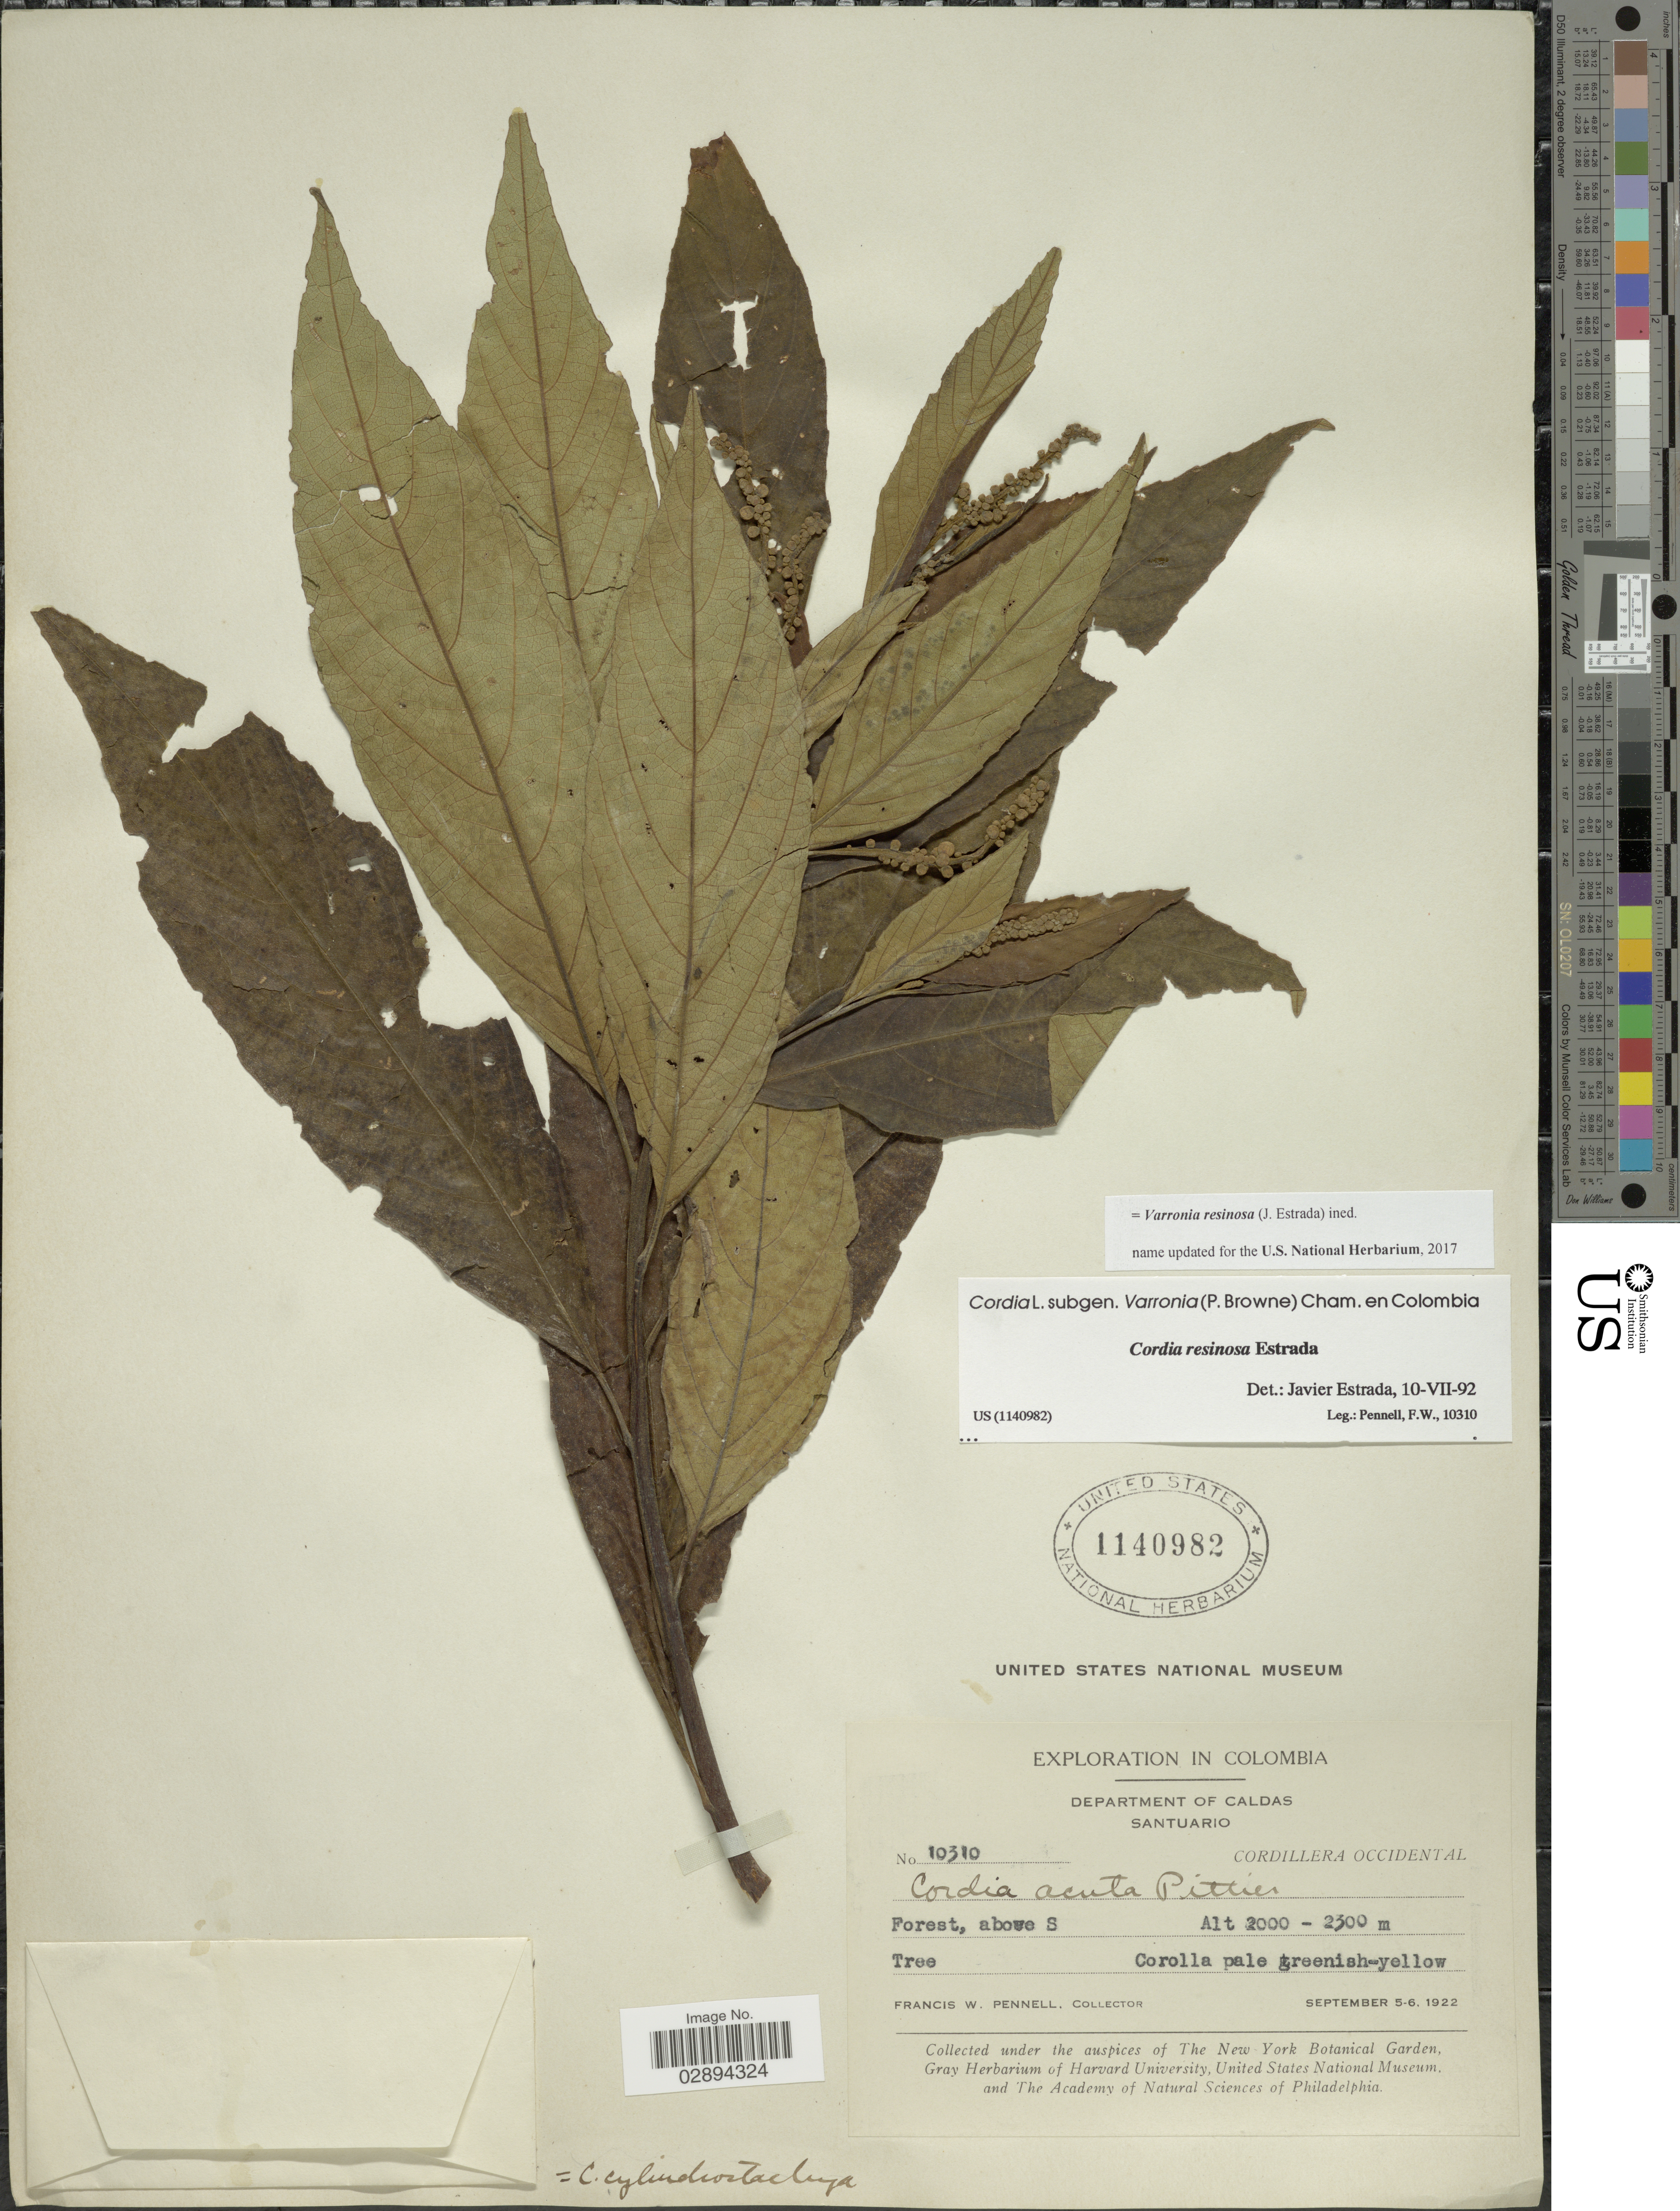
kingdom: Plantae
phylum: Tracheophyta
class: Magnoliopsida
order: Boraginales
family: Cordiaceae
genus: Varronia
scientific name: Varronia resinosa (J. Estrada) comb. nov. ined.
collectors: F. W. Pennell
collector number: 10310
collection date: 1922-09-05/1922-09-06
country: Colombia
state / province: Caldas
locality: Departament of Caldas, Santuario, Cordillera Occidental.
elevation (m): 2000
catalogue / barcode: US 1140982